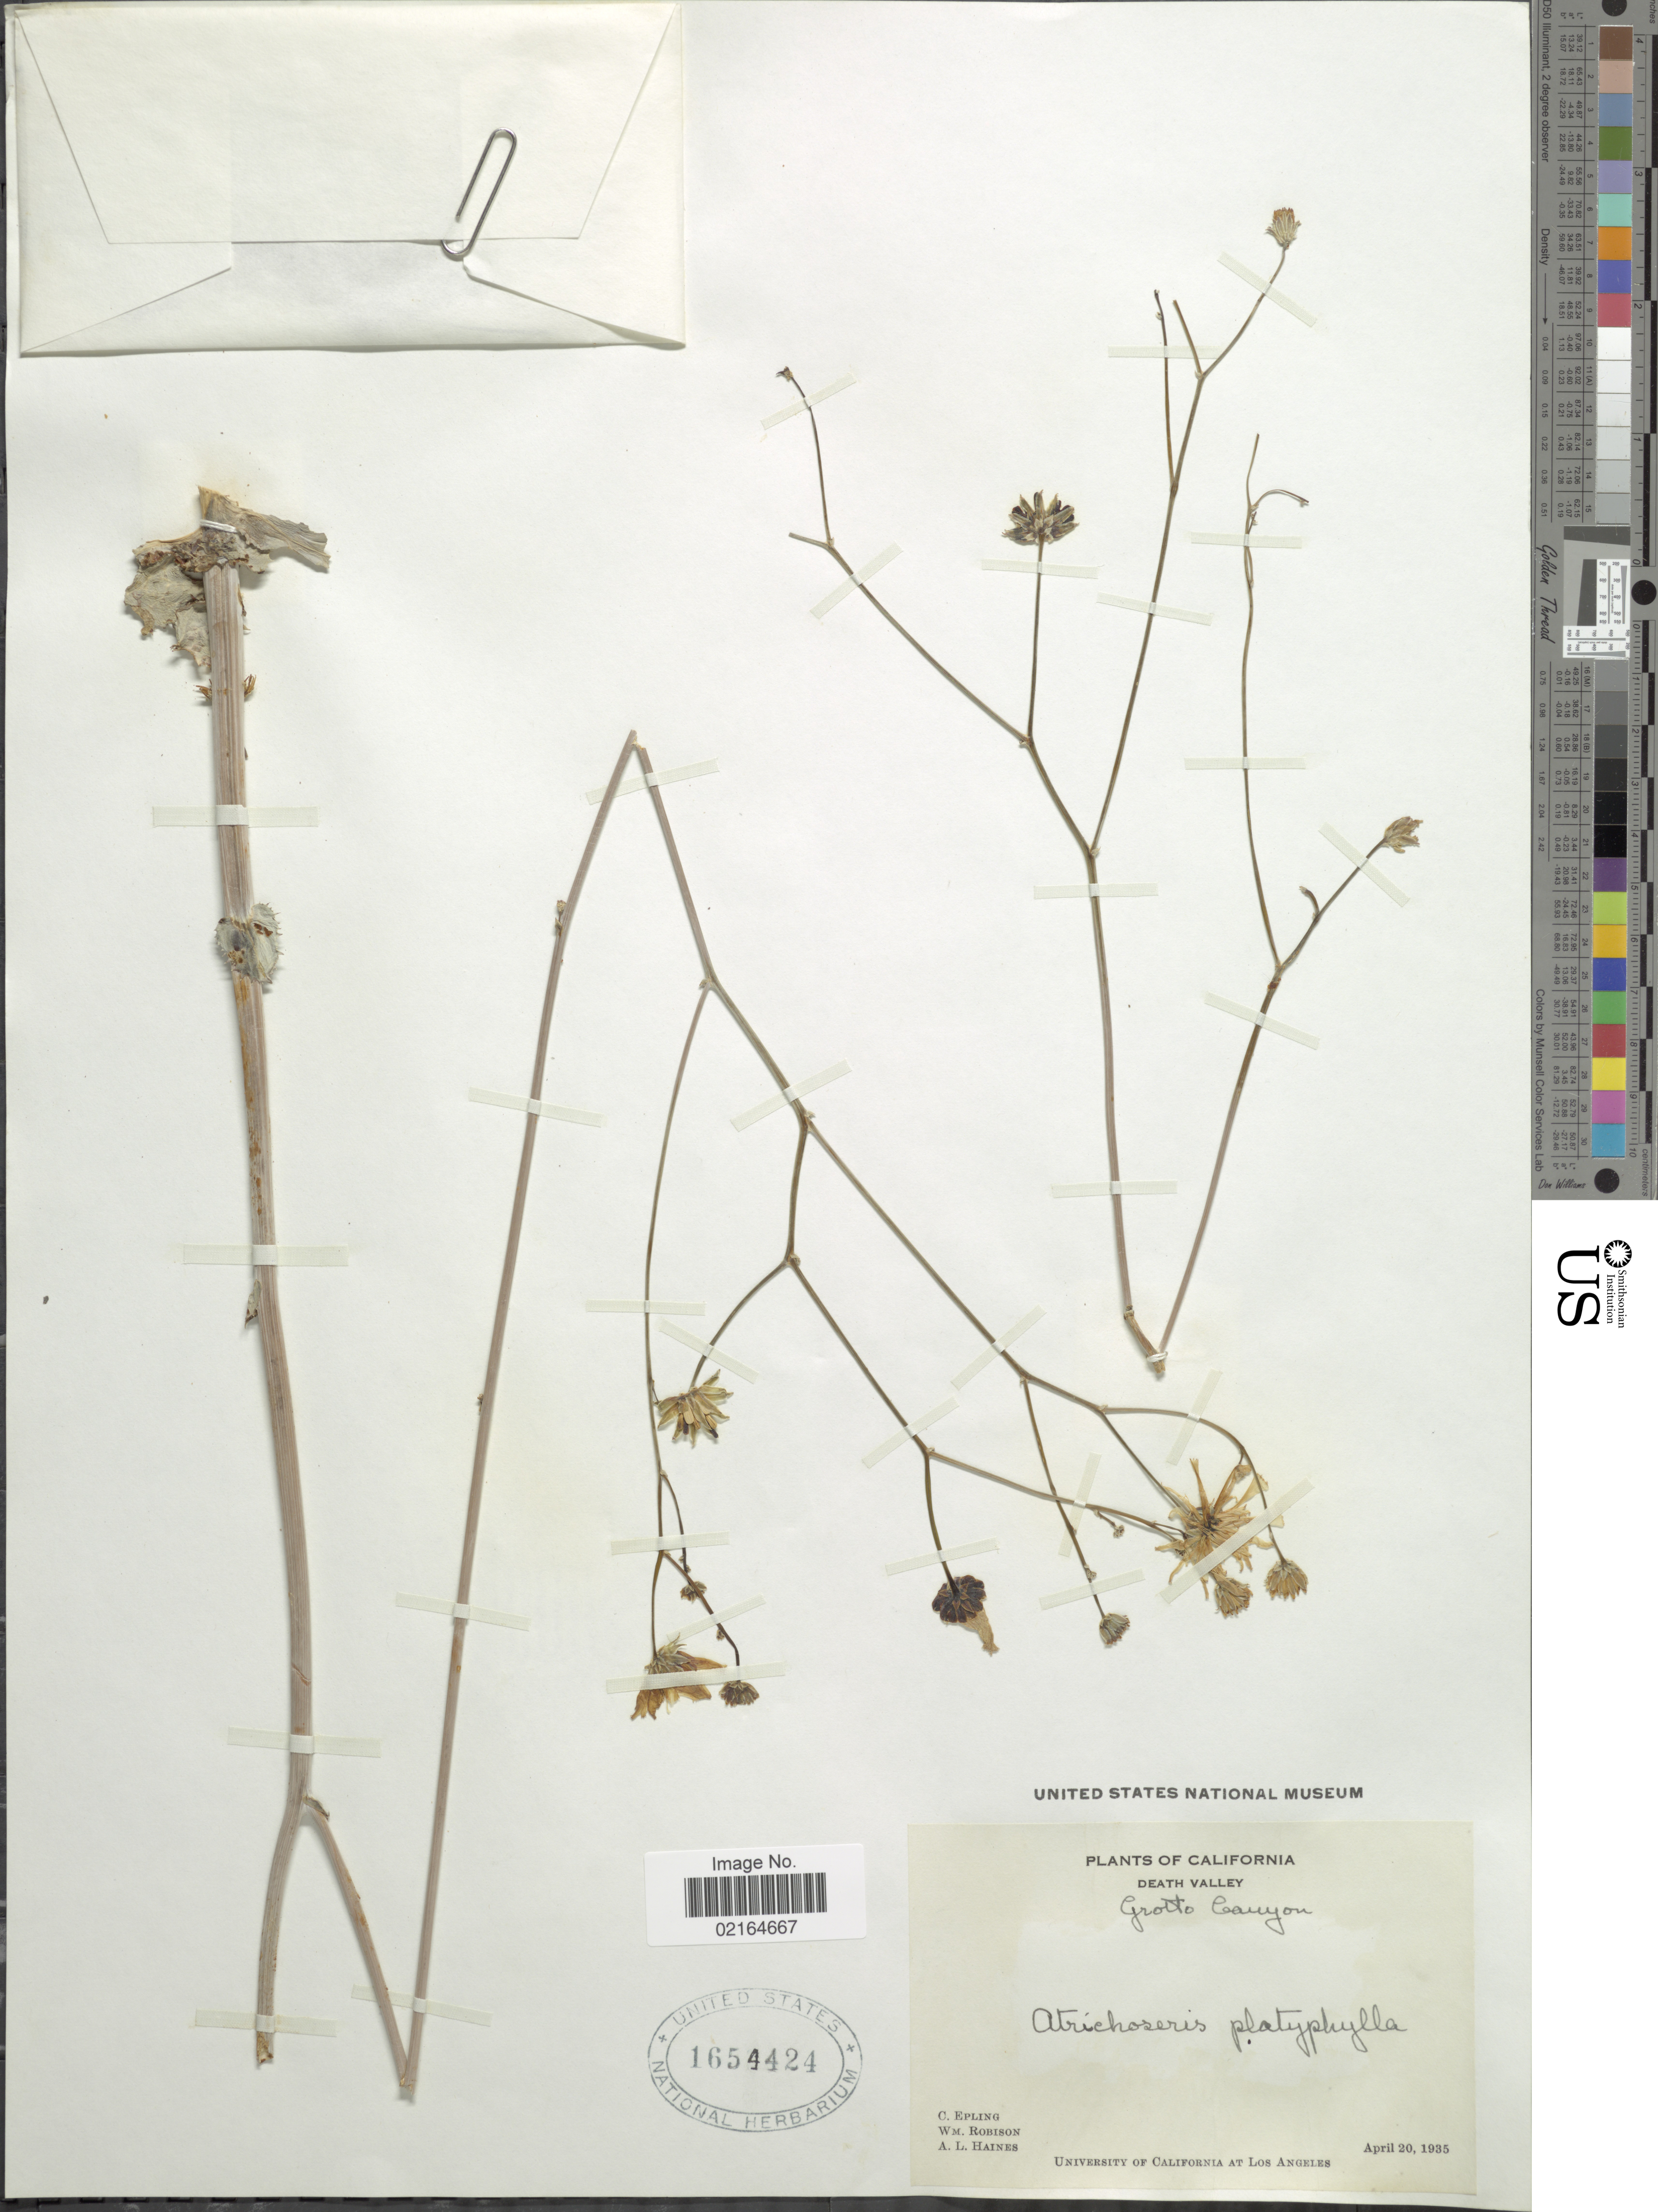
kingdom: Plantae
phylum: Tracheophyta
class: Magnoliopsida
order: Asterales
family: Asteraceae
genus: Atrichoseris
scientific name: Atrichoseris platyphylla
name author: A. Gray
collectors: C. C. Epling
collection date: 1935-04-20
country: United States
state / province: California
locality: Death Valley, Grotto Canyon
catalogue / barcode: US 1654424